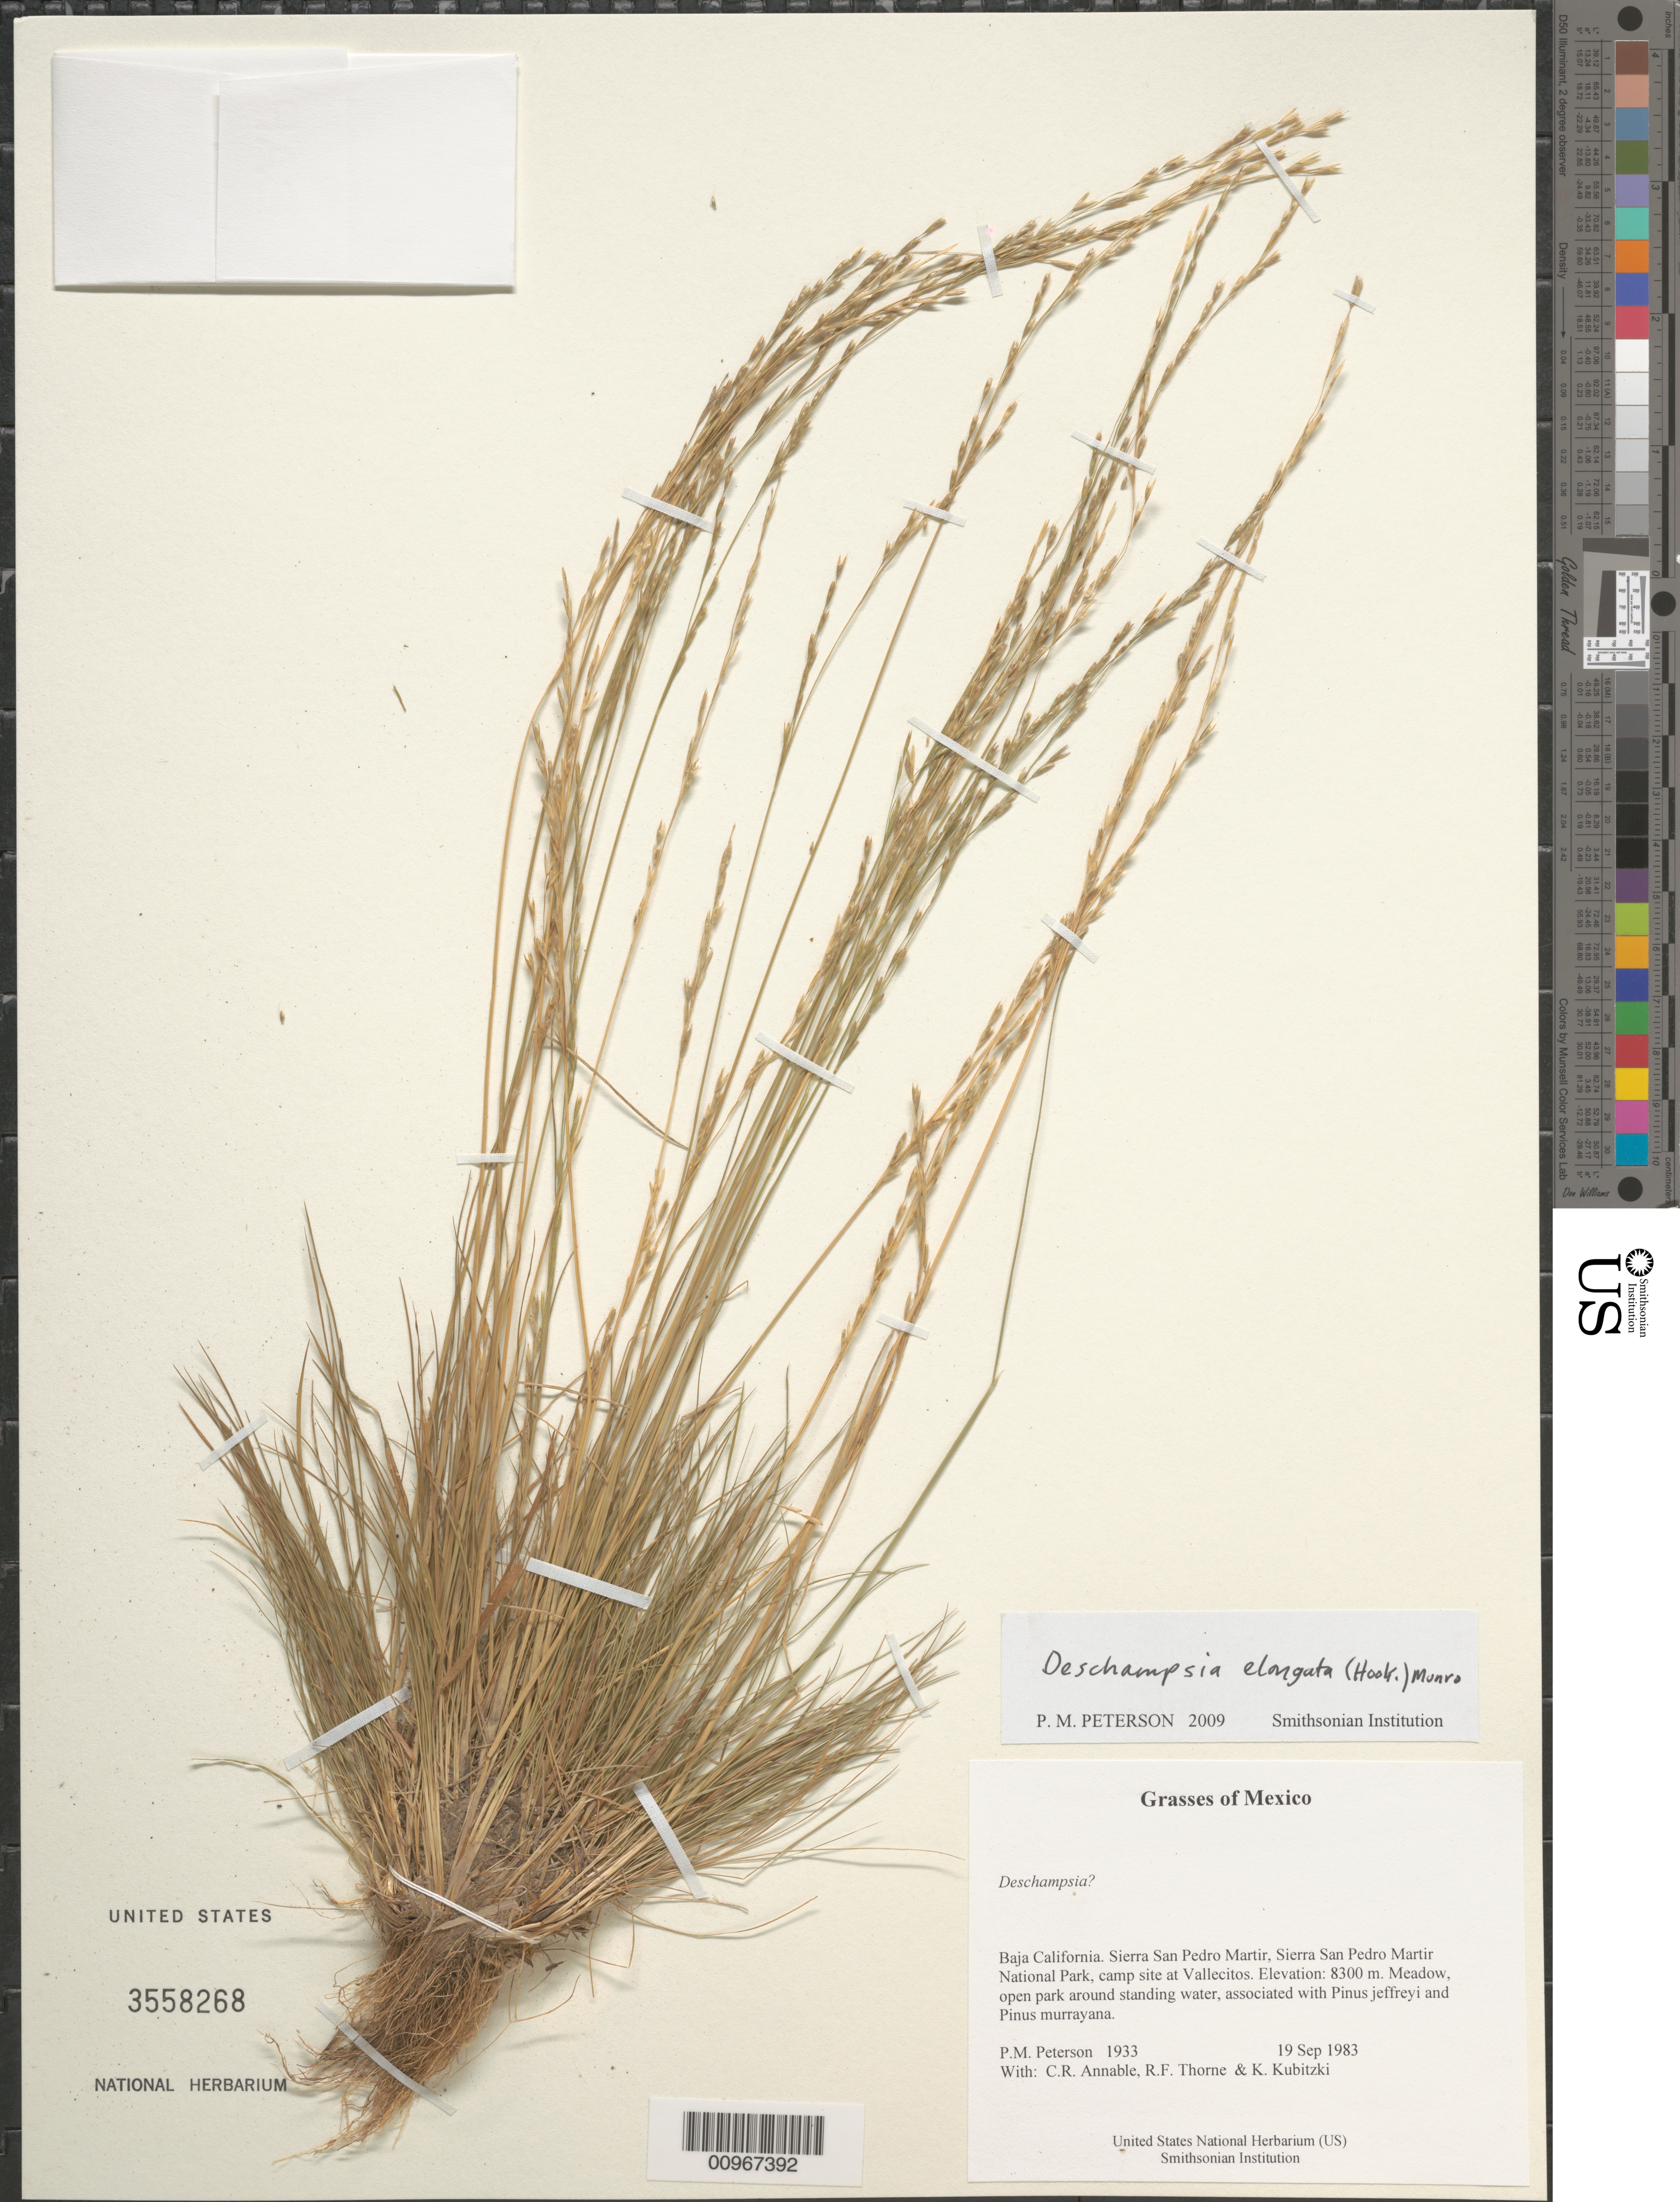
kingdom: Plantae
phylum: Tracheophyta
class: Liliopsida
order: Poales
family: Poaceae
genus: Deschampsia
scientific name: Deschampsia elongata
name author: (Hook.) Munro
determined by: Peterson, Paul M., (BOT), Smithsonian Institution - National Museum of Natural History (UNITED STATES)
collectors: P. M. Peterson, C. R. Annable, R. F. Thorne & K. Kubitzki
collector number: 1933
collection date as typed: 19 Sep 1983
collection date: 1983-09-19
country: Mexico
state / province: Baja California Norte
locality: Sierra San Pedro Martir, Sierra San Pedro Martir National Park, camp site at Vallecitos.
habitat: Meadow, open park around standing water, associated with Pinus jeffreyi and Pinus murrayana.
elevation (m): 2530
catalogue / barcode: US 3558268